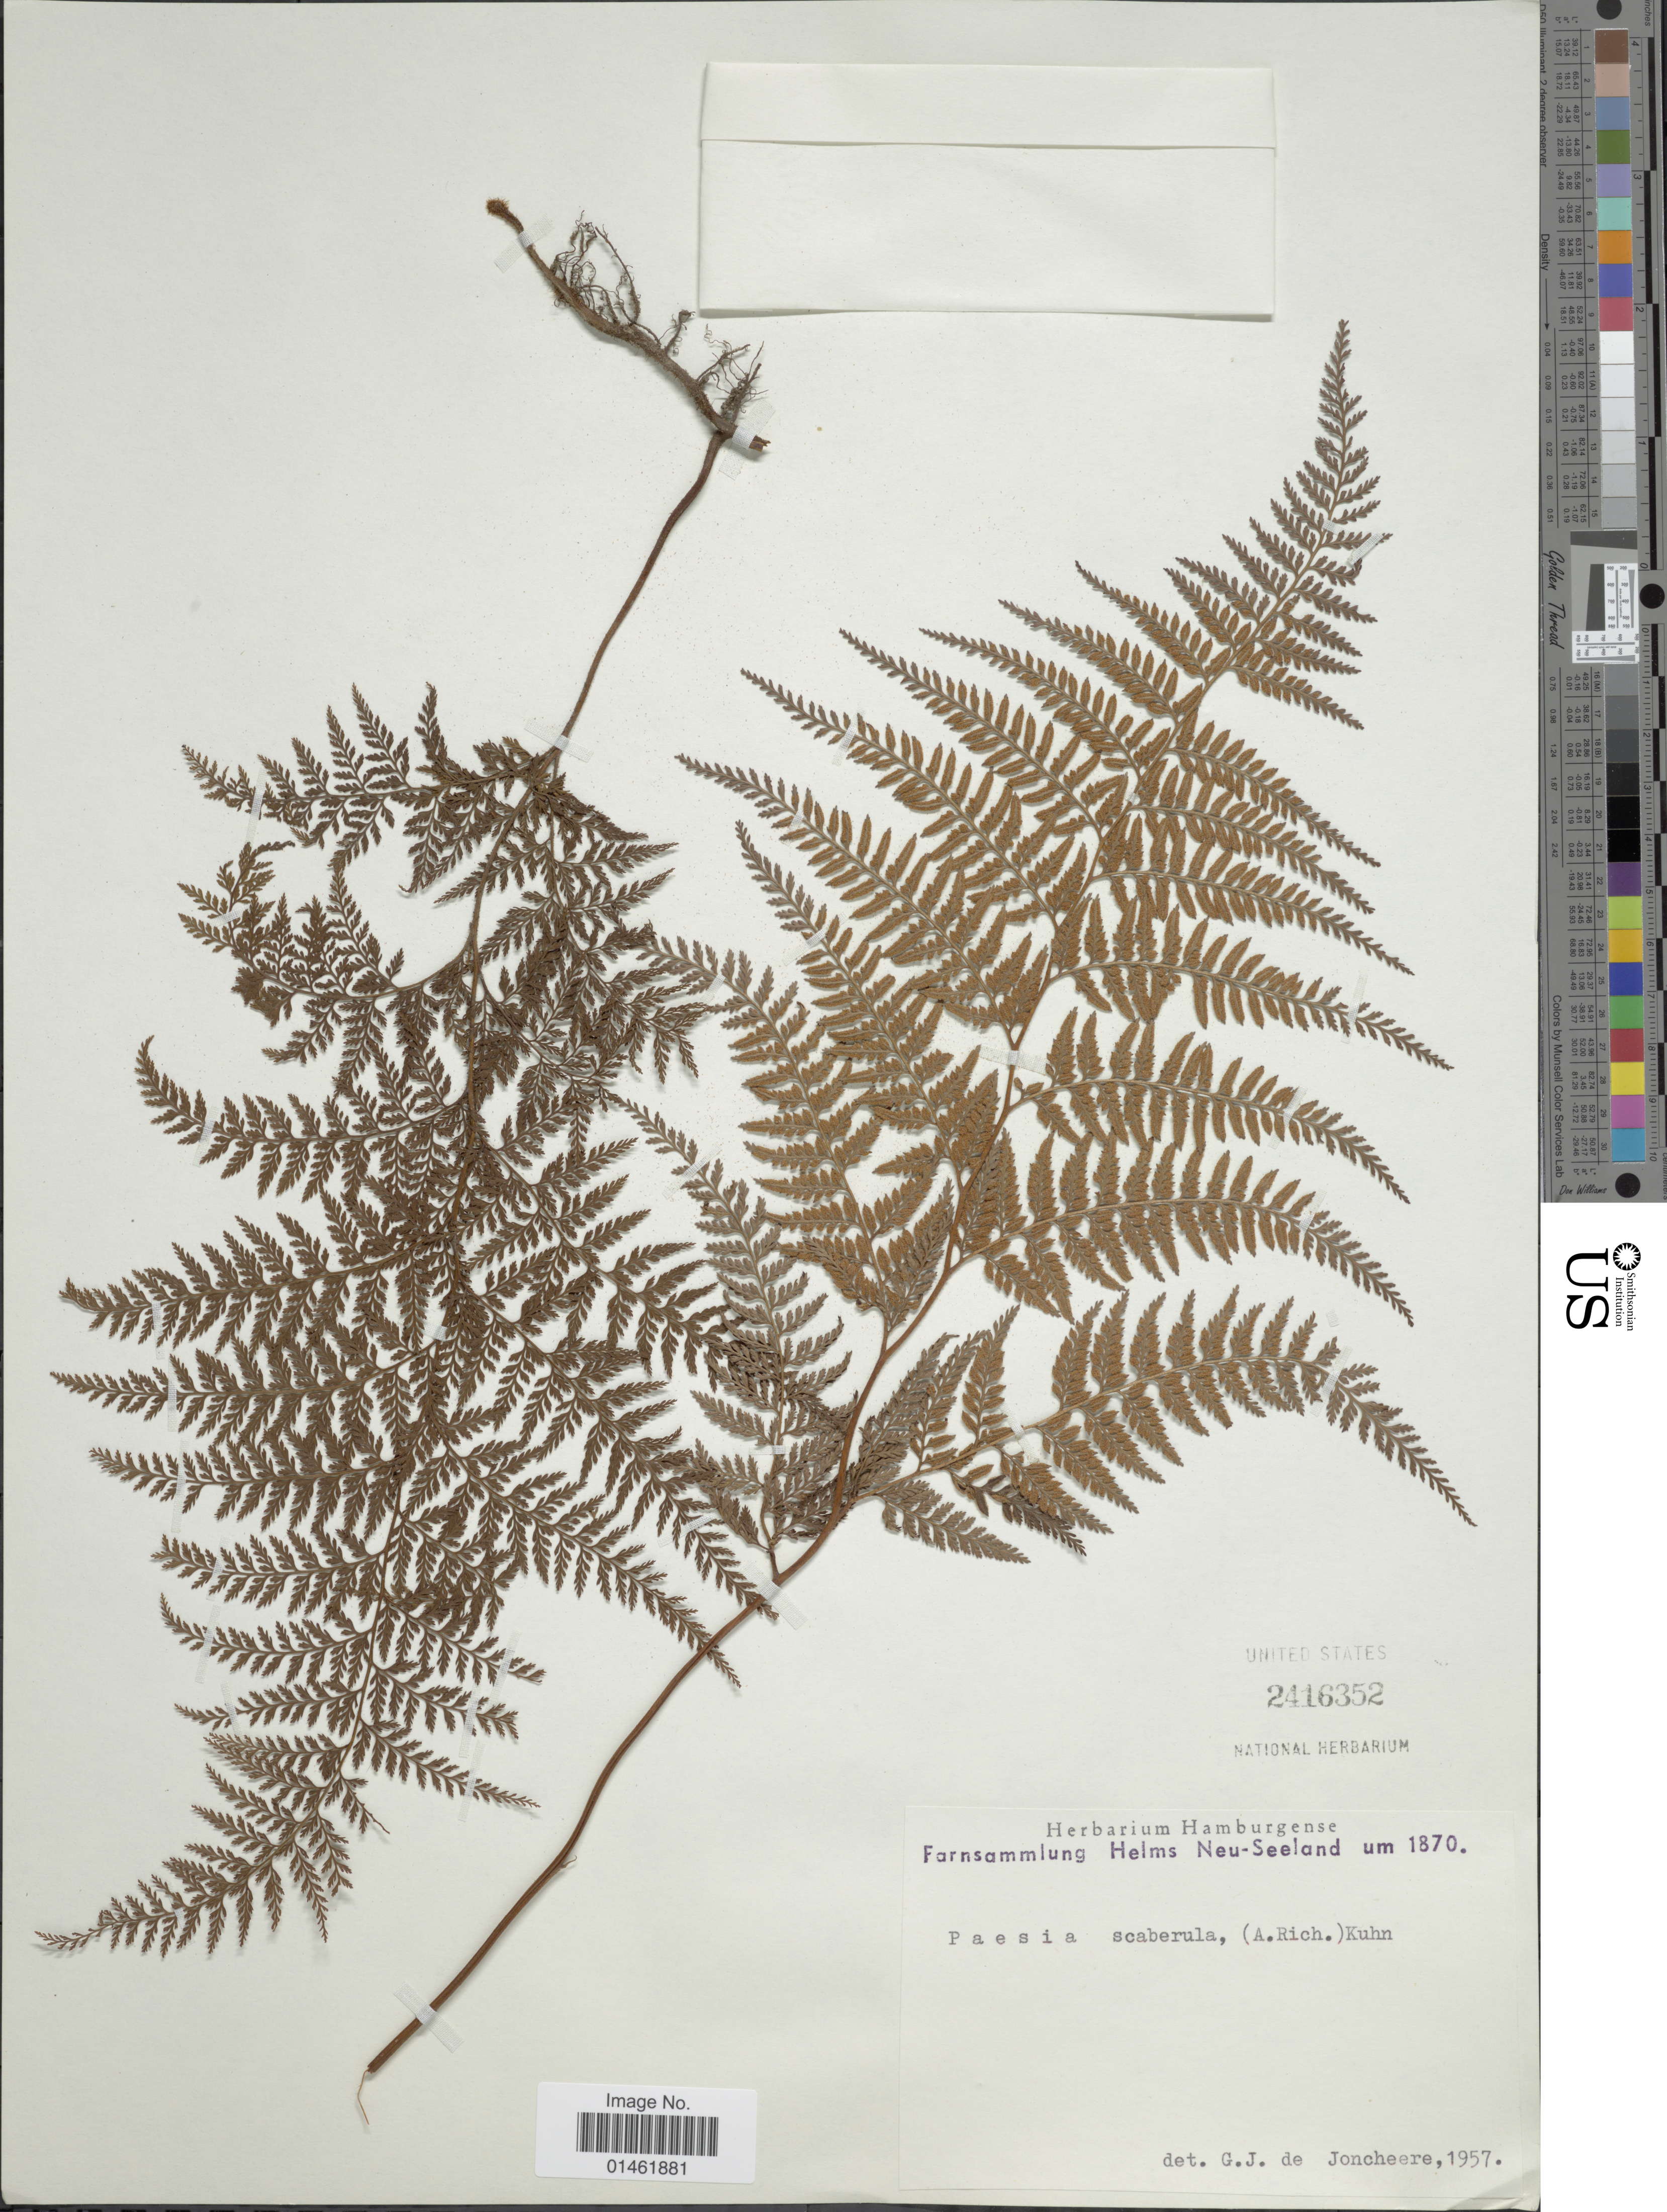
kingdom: Plantae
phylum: Tracheophyta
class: Polypodiopsida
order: Polypodiales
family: Dennstaedtiaceae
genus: Paesia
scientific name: Paesia scaberula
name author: Kuhn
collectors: Helms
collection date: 1870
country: New Zealand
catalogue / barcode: US 2416352